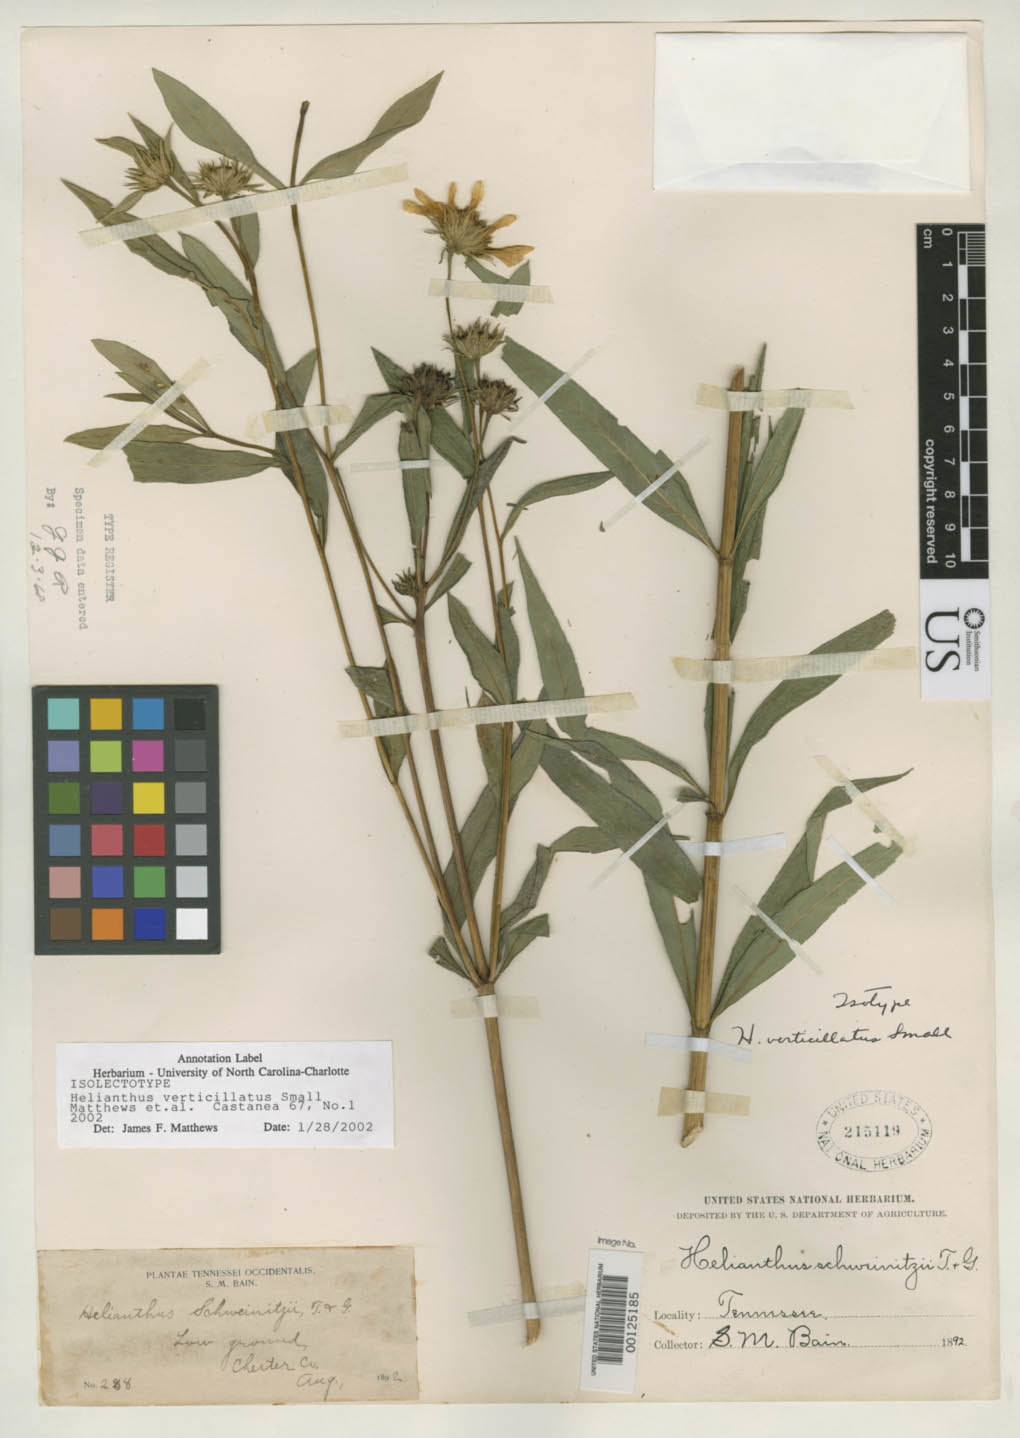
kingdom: Plantae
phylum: Tracheophyta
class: Magnoliopsida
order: Asterales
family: Asteraceae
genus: Helianthus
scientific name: Helianthus verticillatus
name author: Small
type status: Isolectotype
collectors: S. M. Bain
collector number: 288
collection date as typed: Aug 1892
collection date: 1892-08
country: United States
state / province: Tennessee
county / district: Chester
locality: Henderson.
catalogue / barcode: US 215119